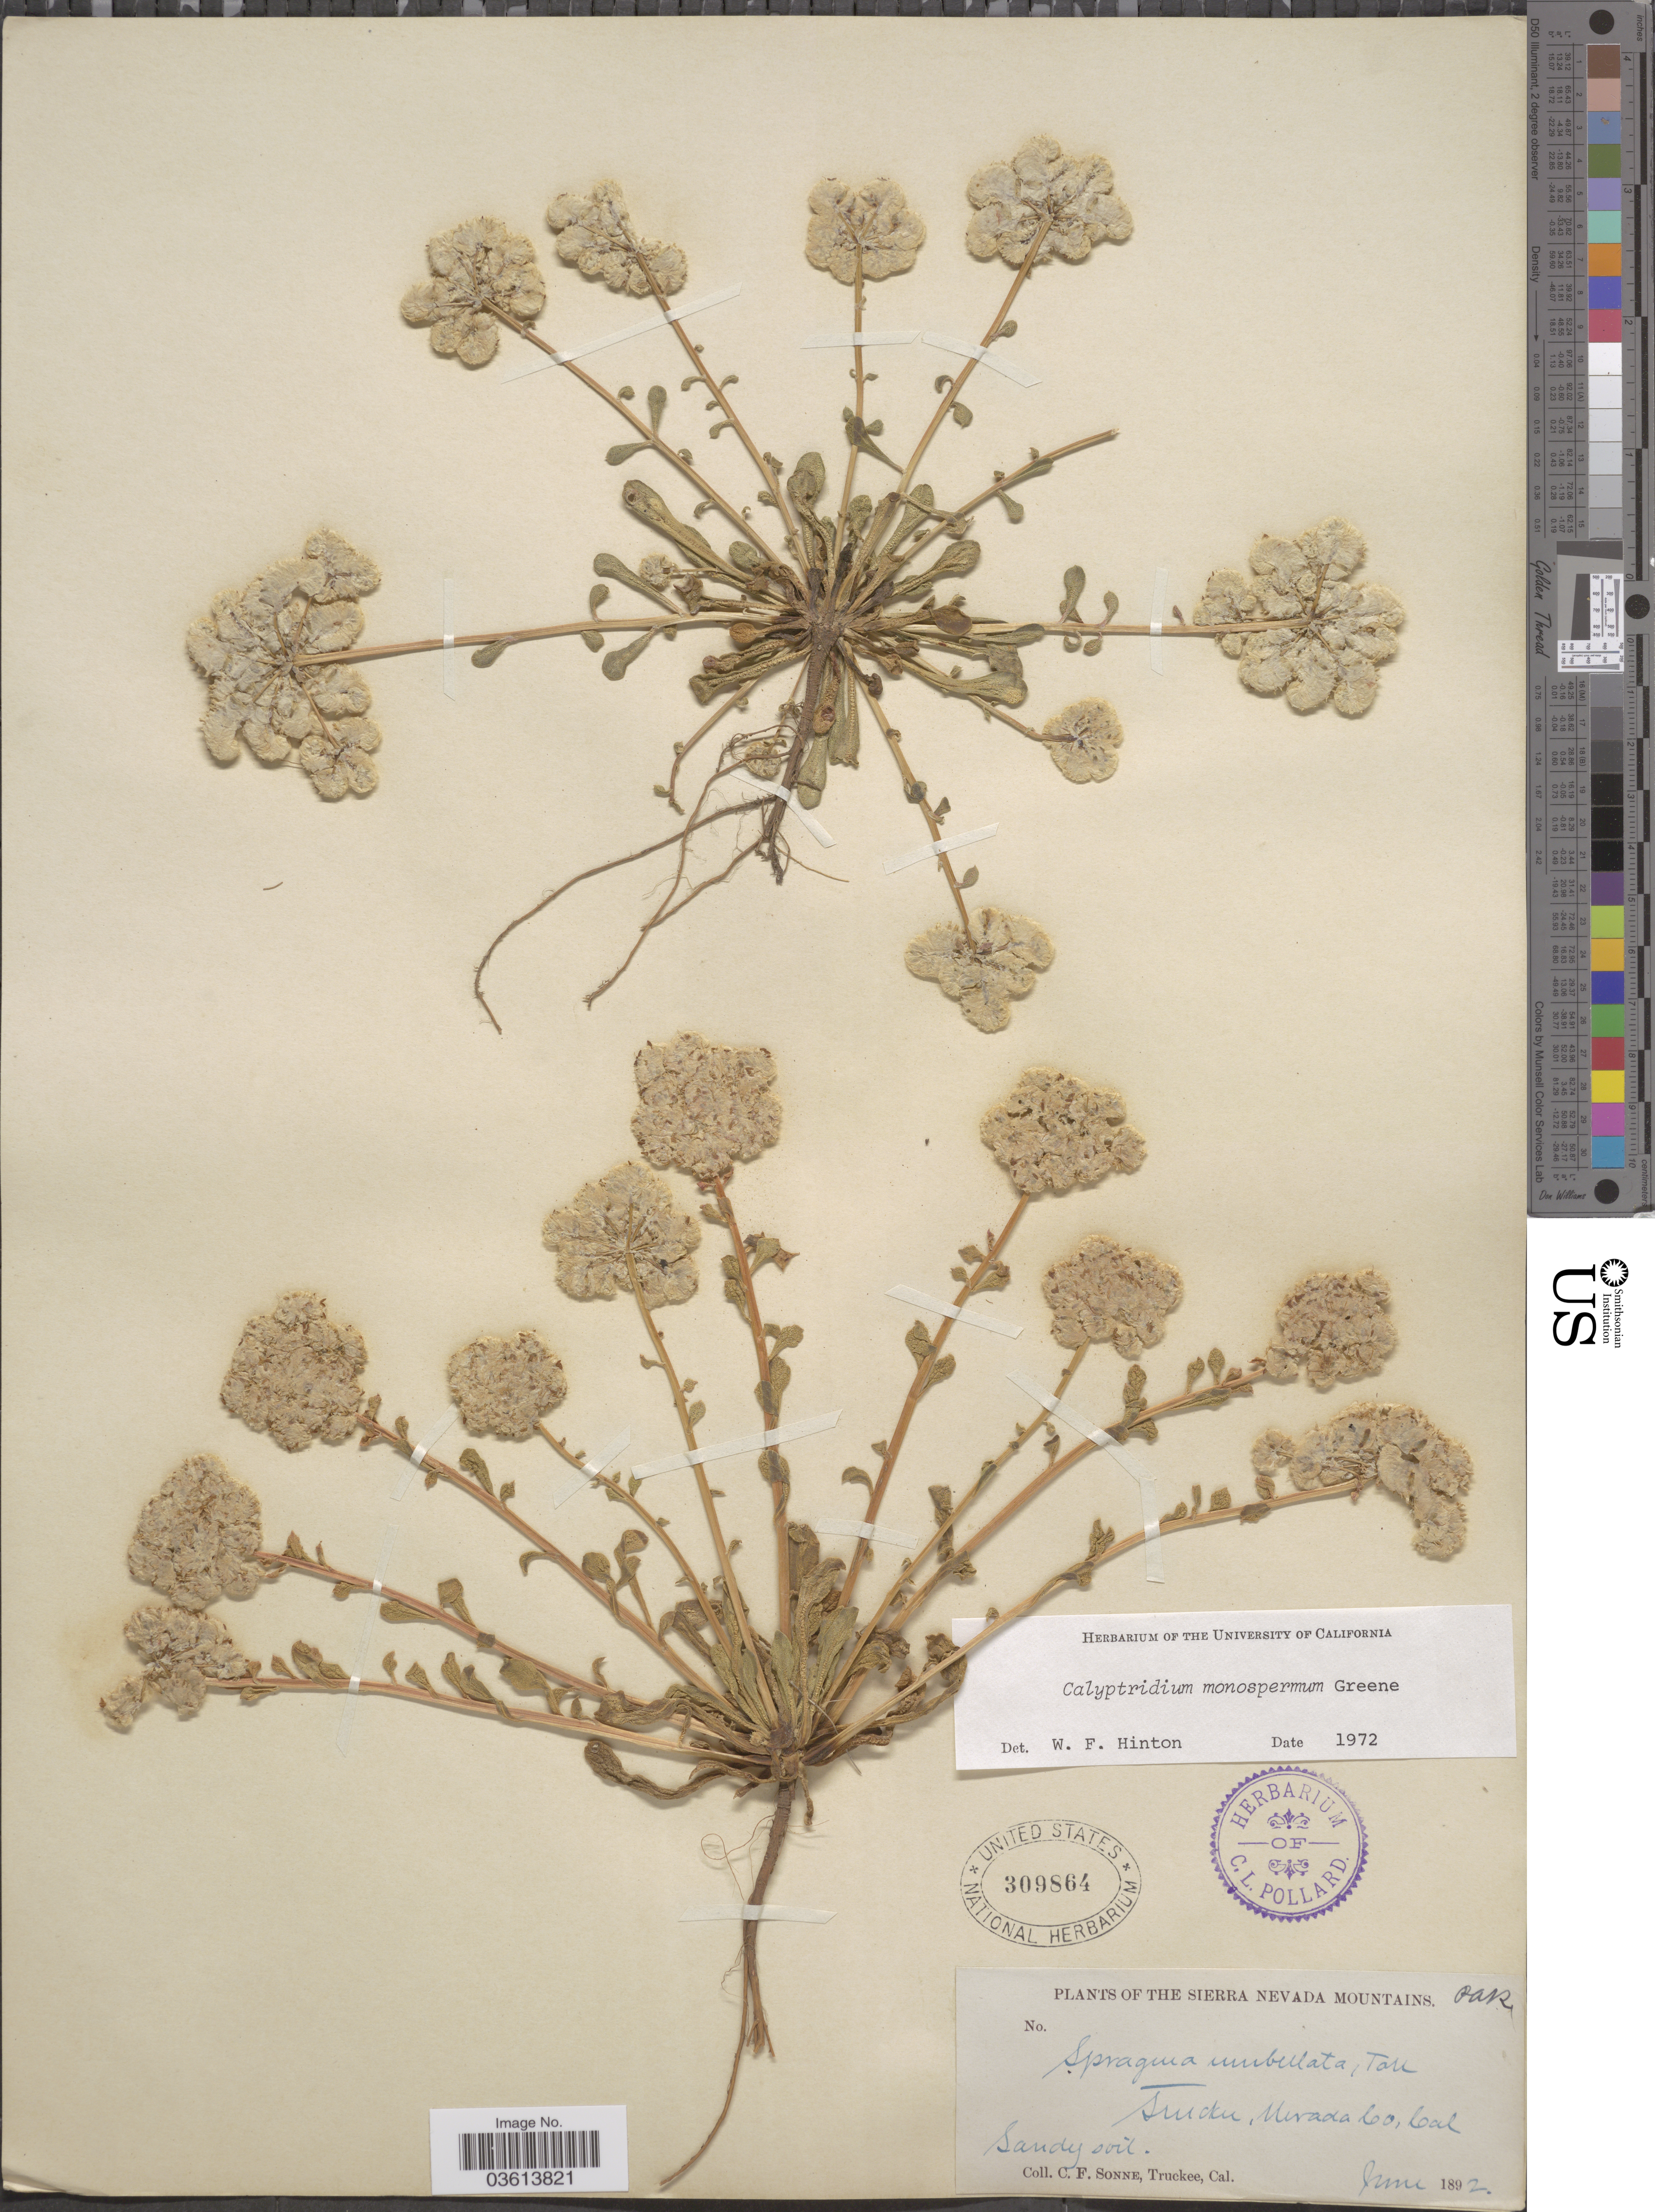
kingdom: Plantae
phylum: Tracheophyta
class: Magnoliopsida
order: Caryophyllales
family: Montiaceae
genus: Calyptridium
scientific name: Calyptridium monospermum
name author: Greene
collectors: C. Sonne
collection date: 1892-06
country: United States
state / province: California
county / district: Nevada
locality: Sierra Nevada Mountains. Truckee, Nevada Co.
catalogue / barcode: US 309864